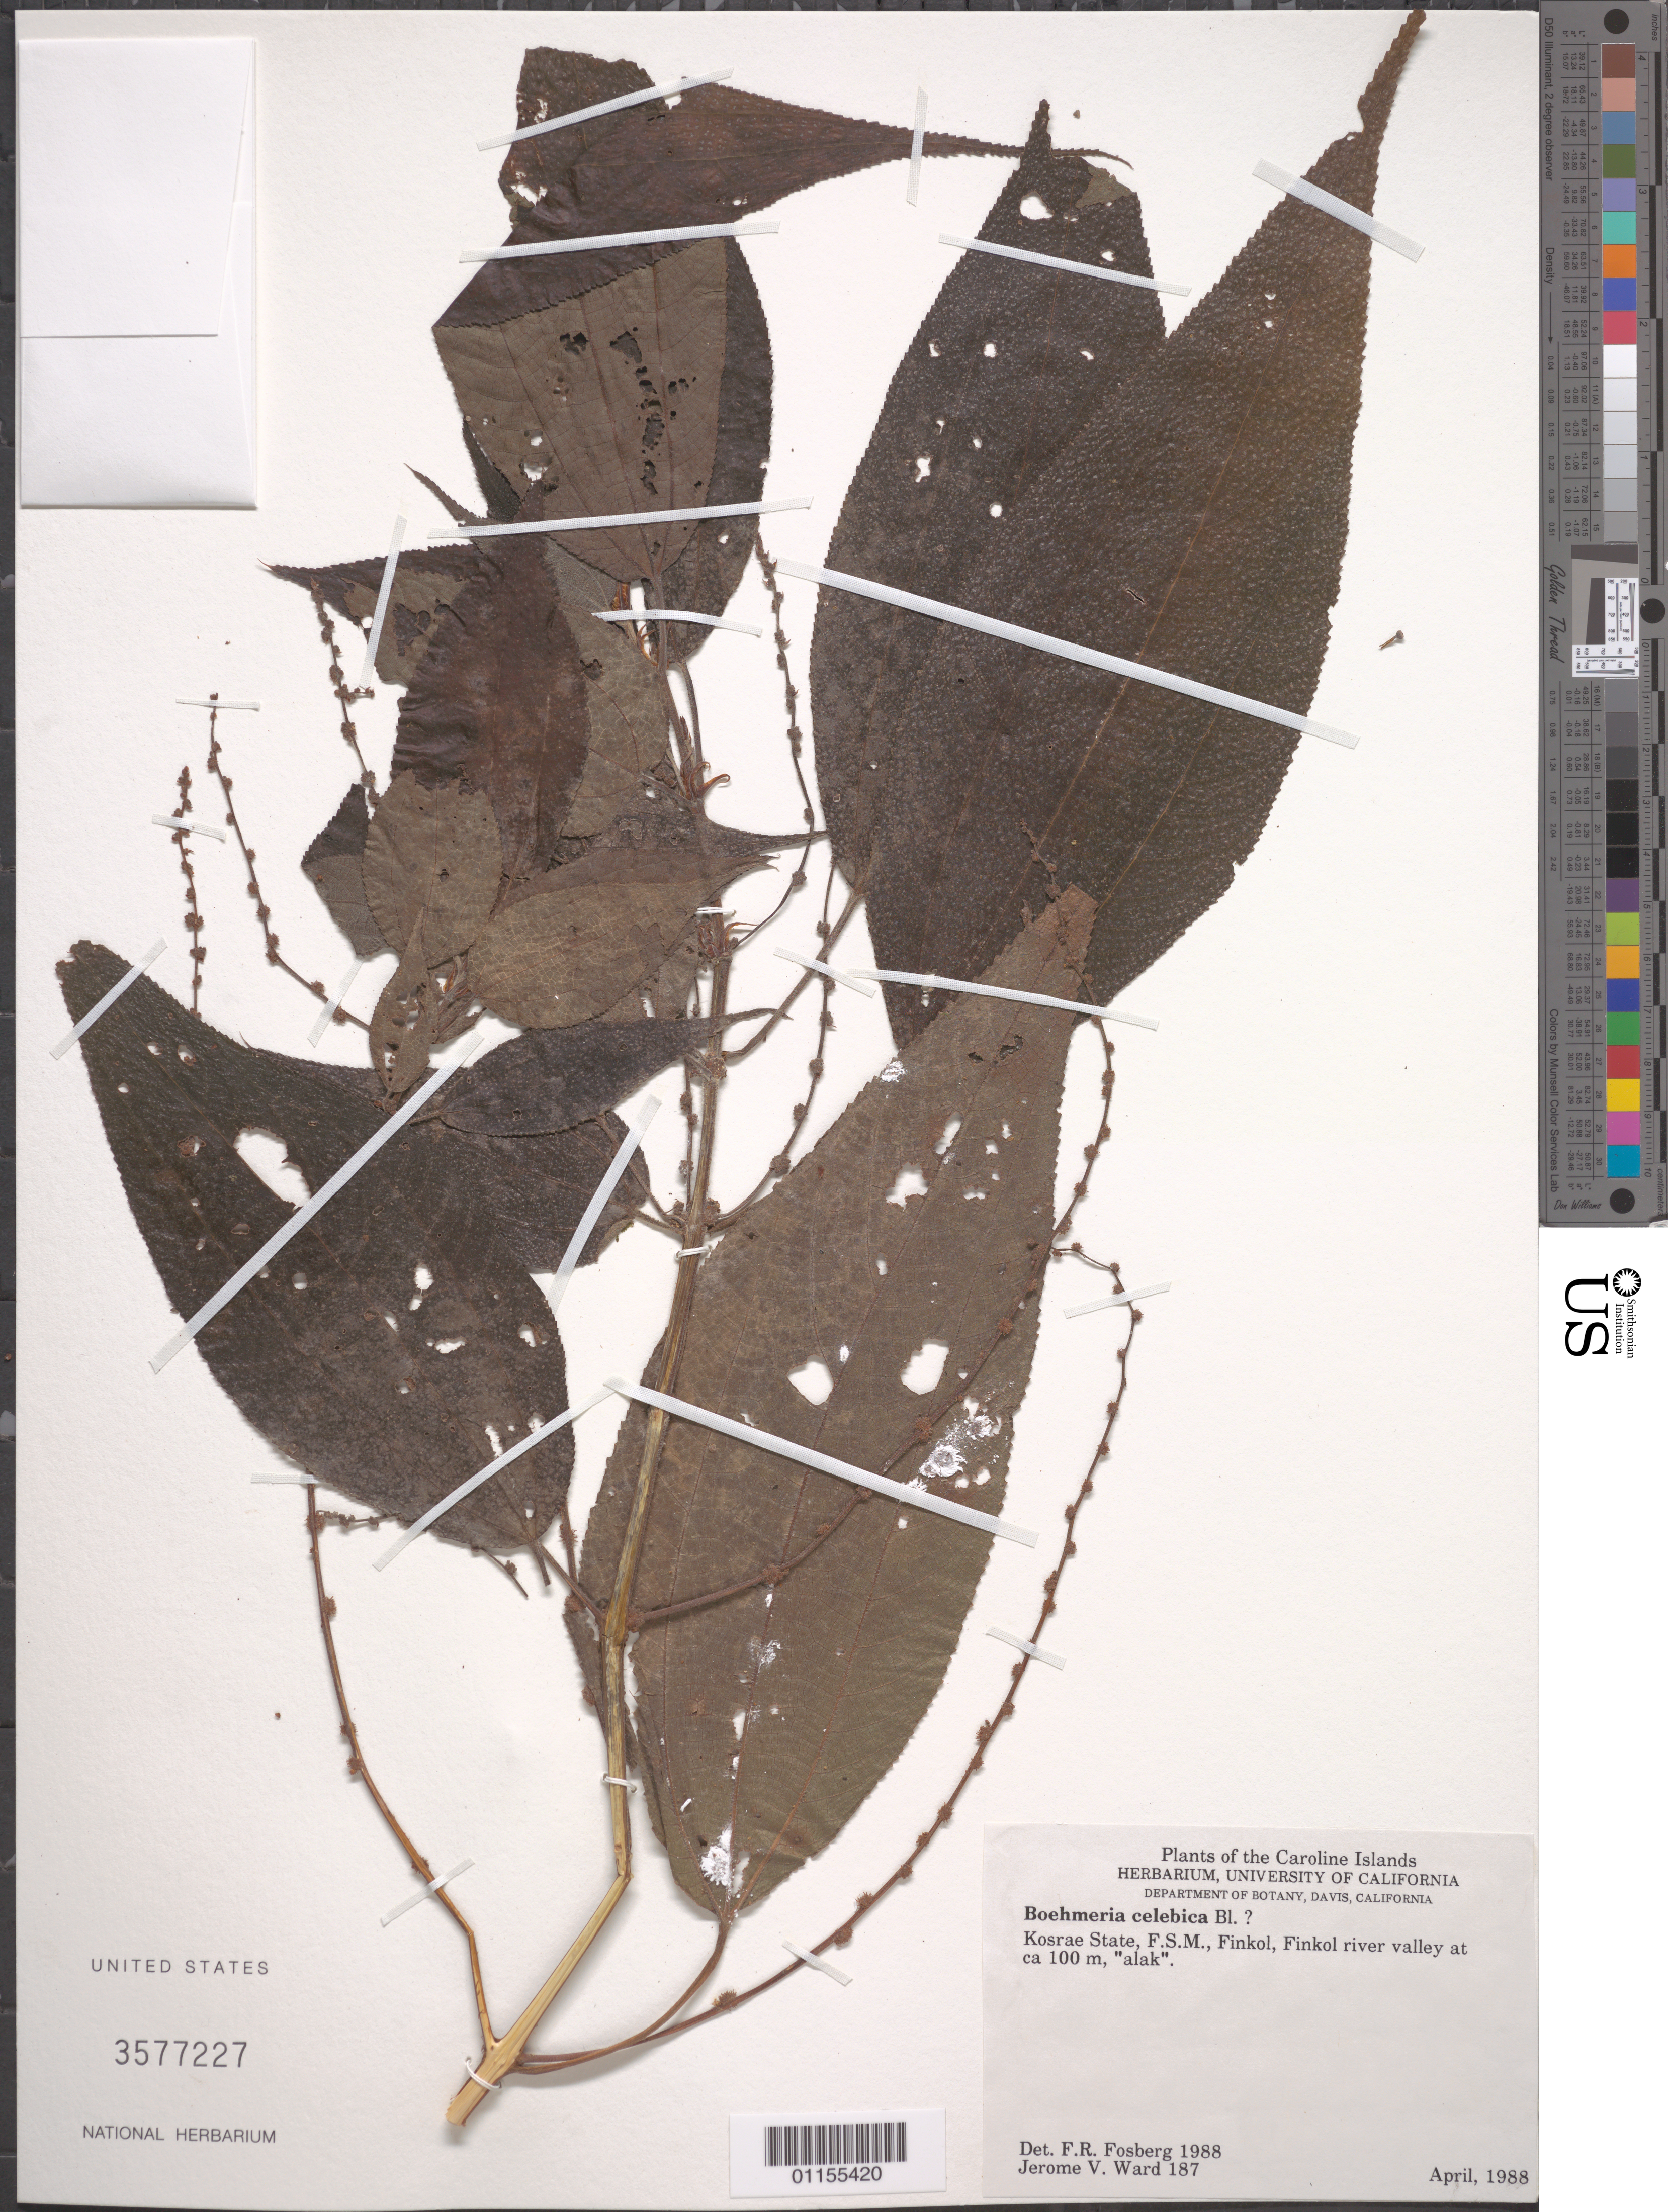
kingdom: Plantae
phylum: Tracheophyta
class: Magnoliopsida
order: Rosales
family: Urticaceae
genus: Boehmeria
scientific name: Boehmeria celebica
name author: Blume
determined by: Fosberg, F. R.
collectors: J. V. Ward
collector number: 187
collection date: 1988-04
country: Micronesia, Federated States of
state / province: Kosrae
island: Kosrae [Kusaie]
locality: Finkol, Finkol river valley.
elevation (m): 100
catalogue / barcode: US 3577227